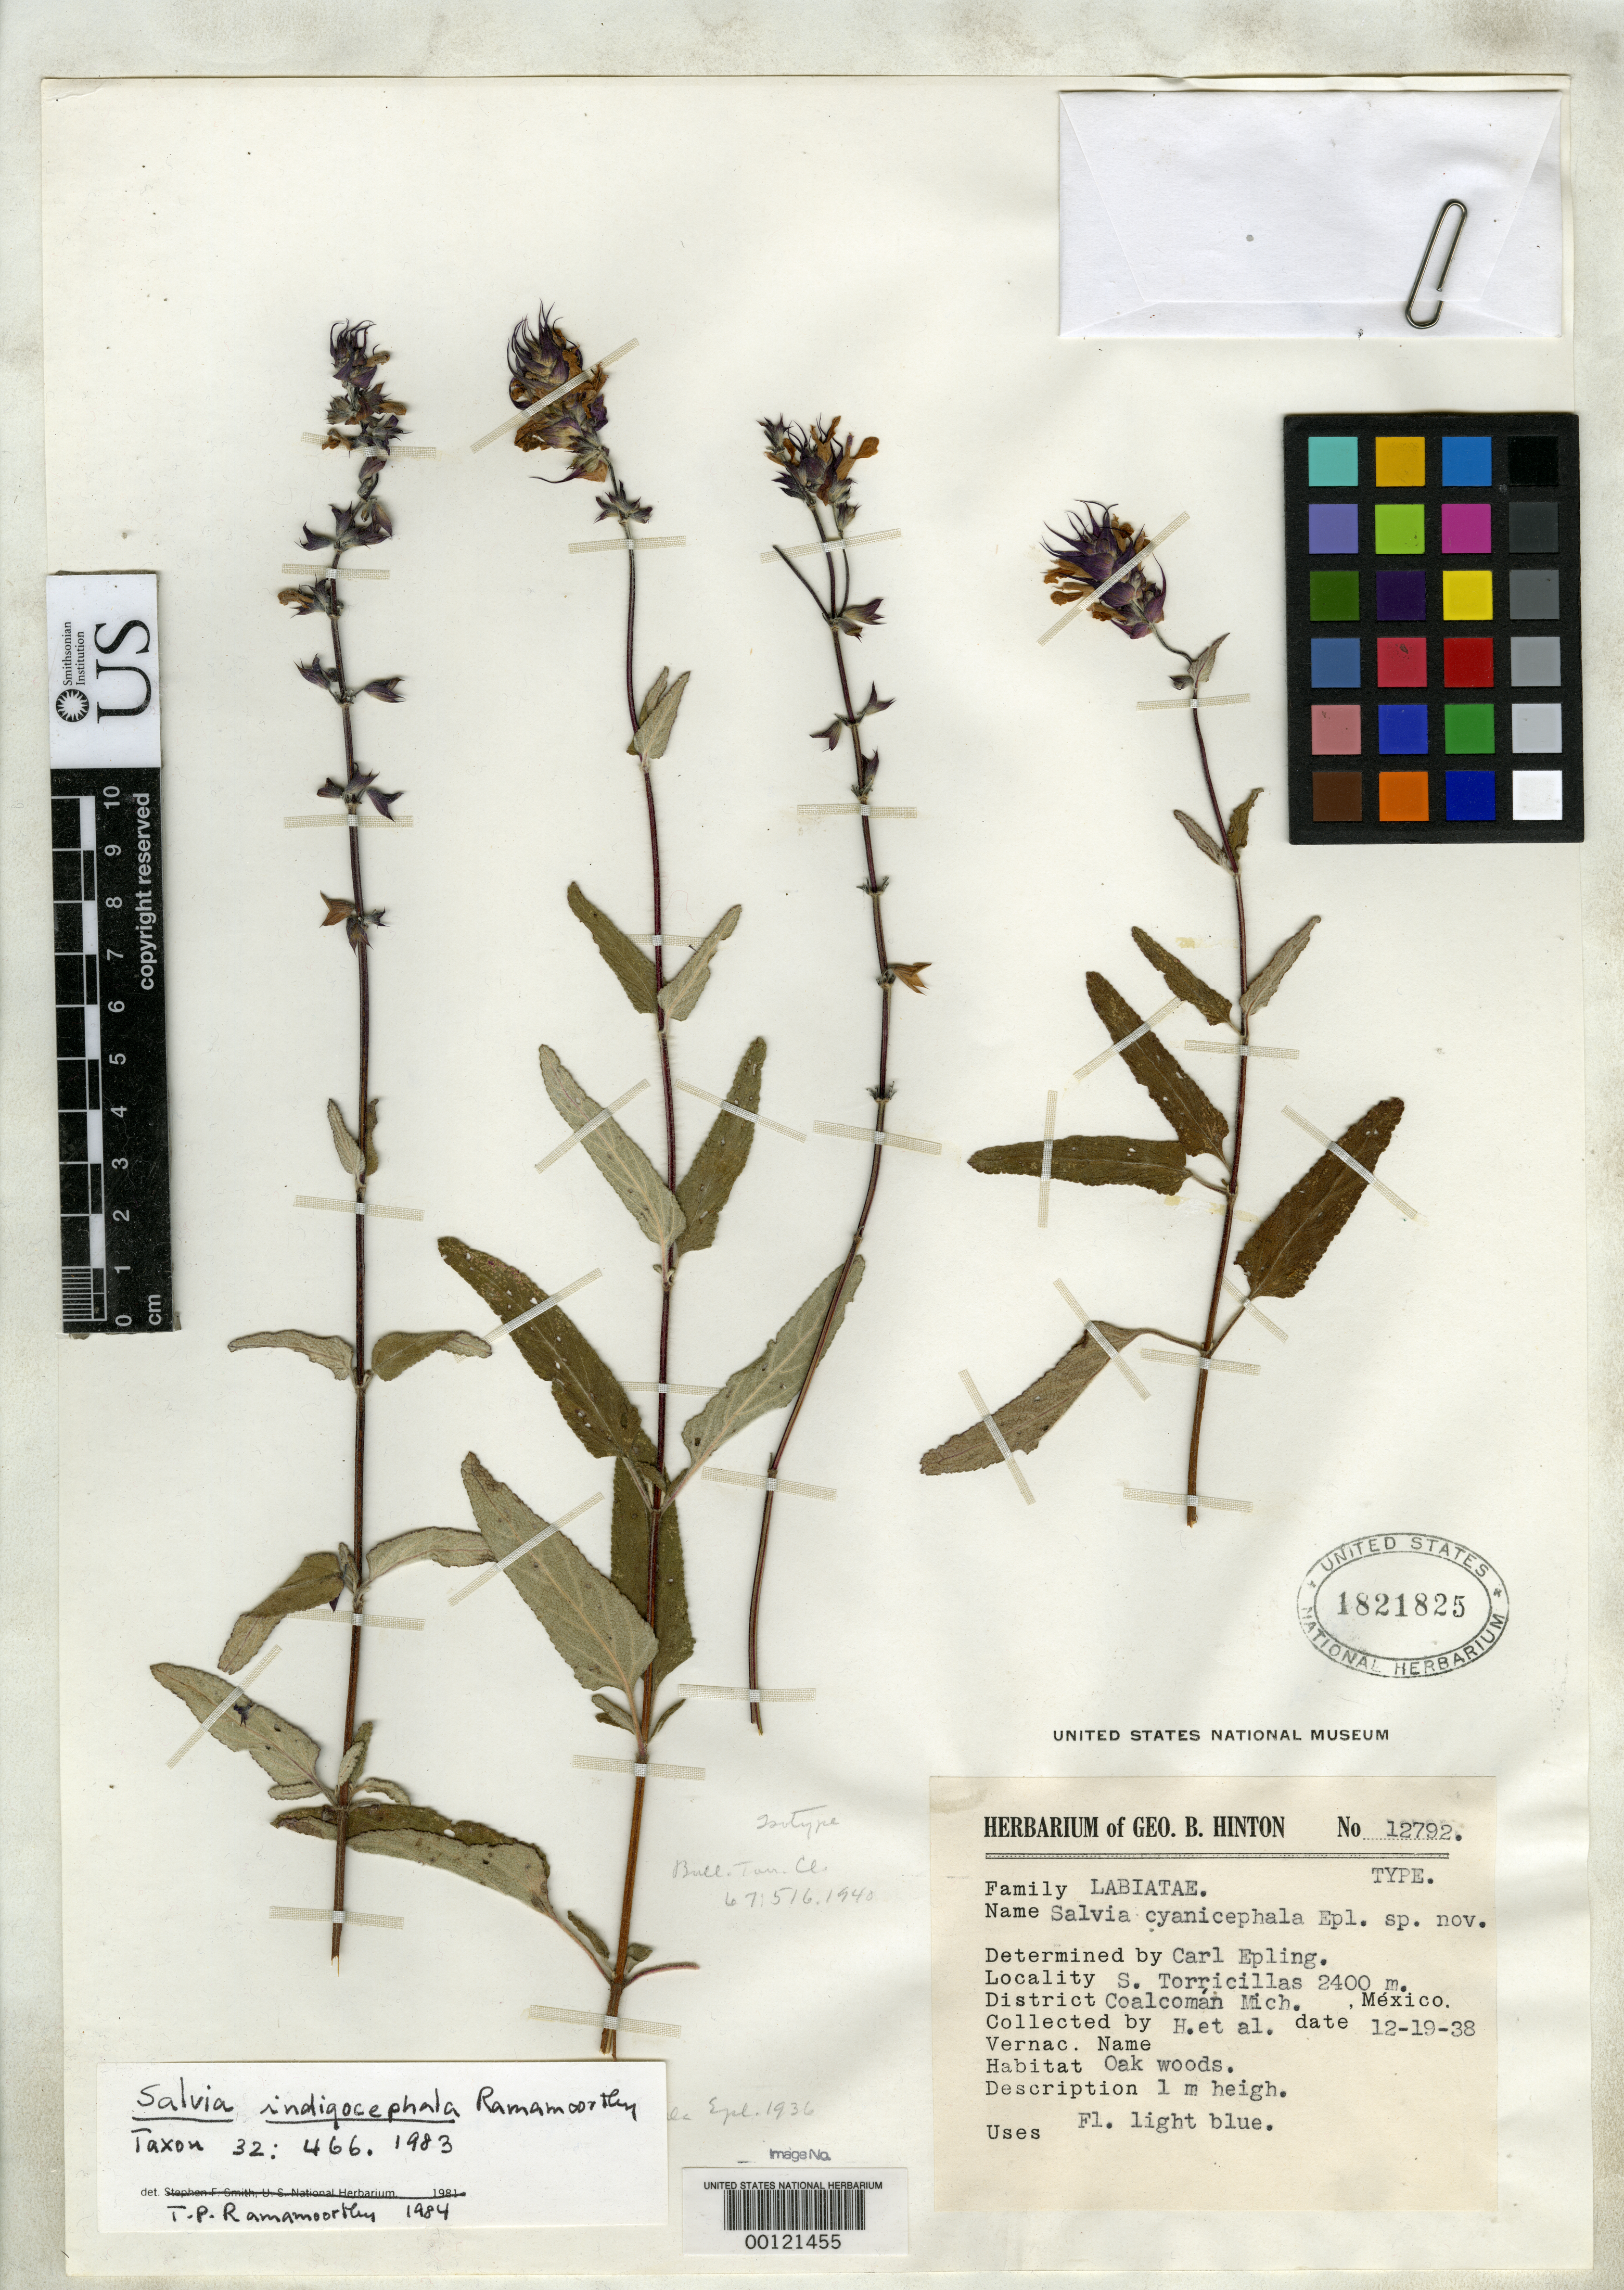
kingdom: Plantae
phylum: Tracheophyta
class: Magnoliopsida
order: Lamiales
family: Lamiaceae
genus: Salvia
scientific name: Salvia cyanicephala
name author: Epling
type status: Isotype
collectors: G. B. Hinton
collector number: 12792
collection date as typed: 19 Dec 1938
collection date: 1938-12-19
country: Mexico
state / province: Michoacán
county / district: Coalcoman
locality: Coalcomán, Sierra Torricillas.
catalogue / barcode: US 1821825